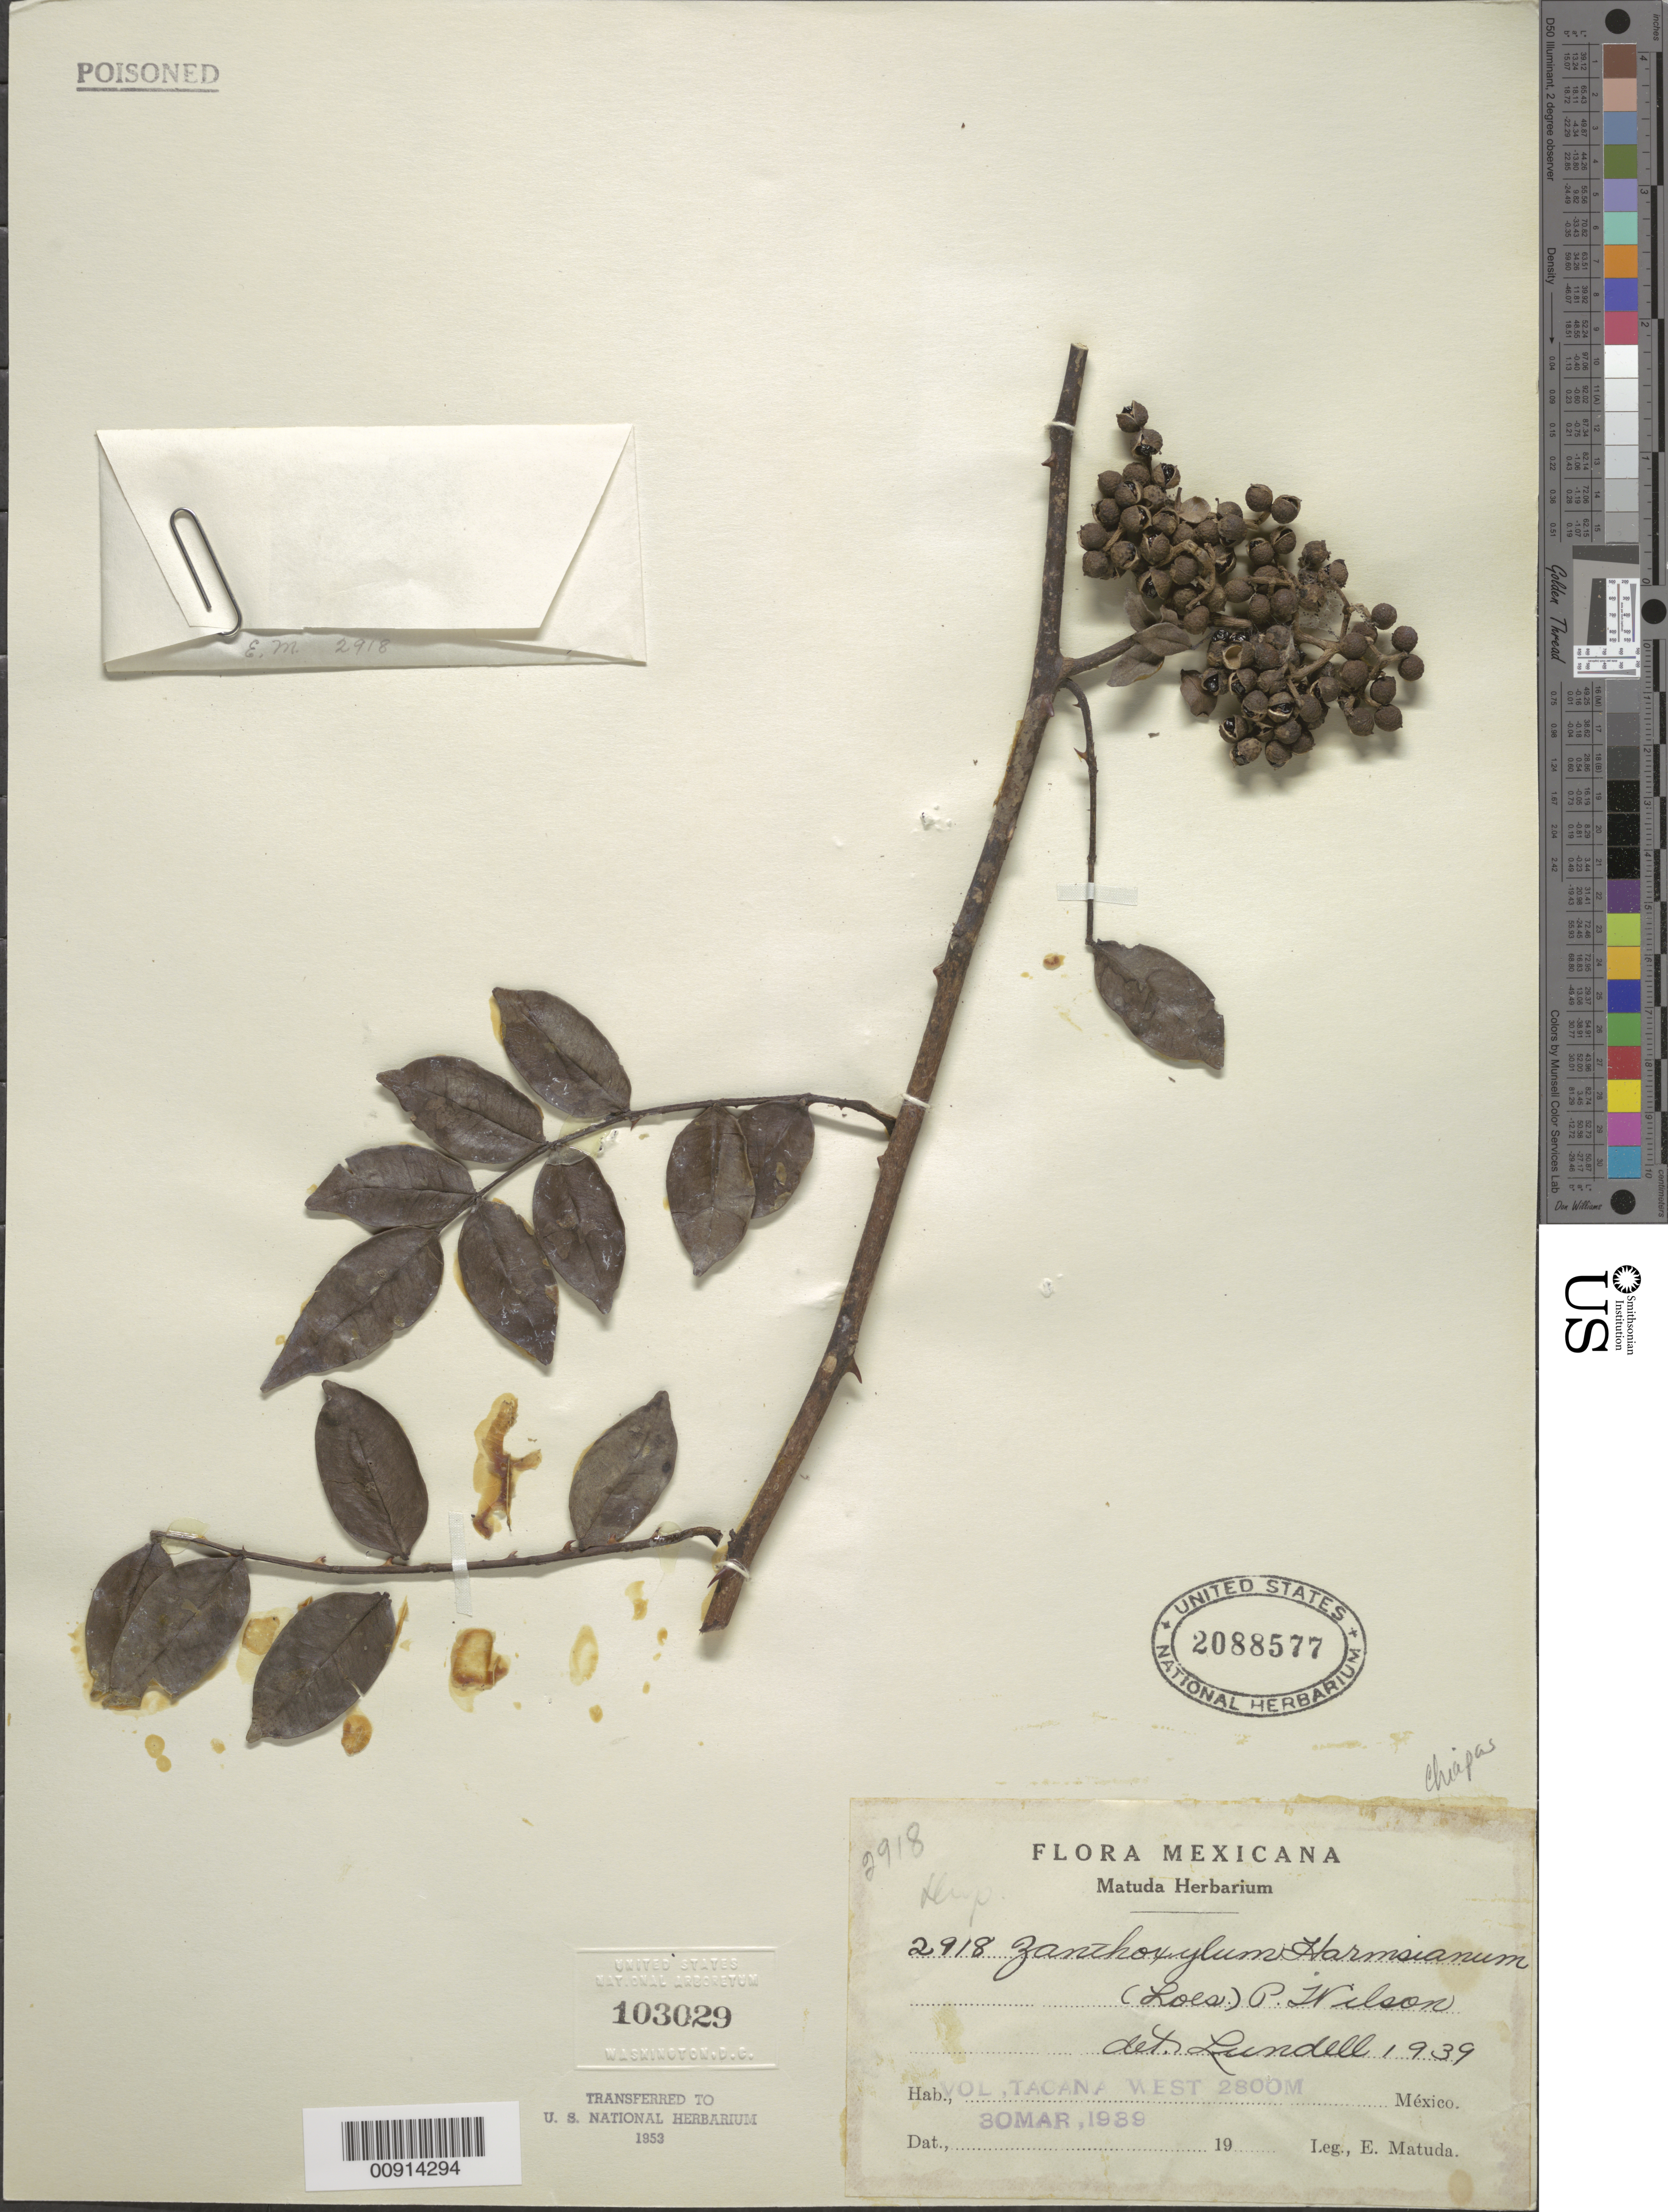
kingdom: Plantae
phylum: Tracheophyta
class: Magnoliopsida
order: Sapindales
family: Rutaceae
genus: Zanthoxylum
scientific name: Zanthoxylum harmsianum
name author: (Loes.) P. Wilson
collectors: E. Matuda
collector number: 2918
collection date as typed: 30 Mar 1939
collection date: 1939-03-30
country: Mexico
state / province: Chiapas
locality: Vol. Tacana West.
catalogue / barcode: US 2088577